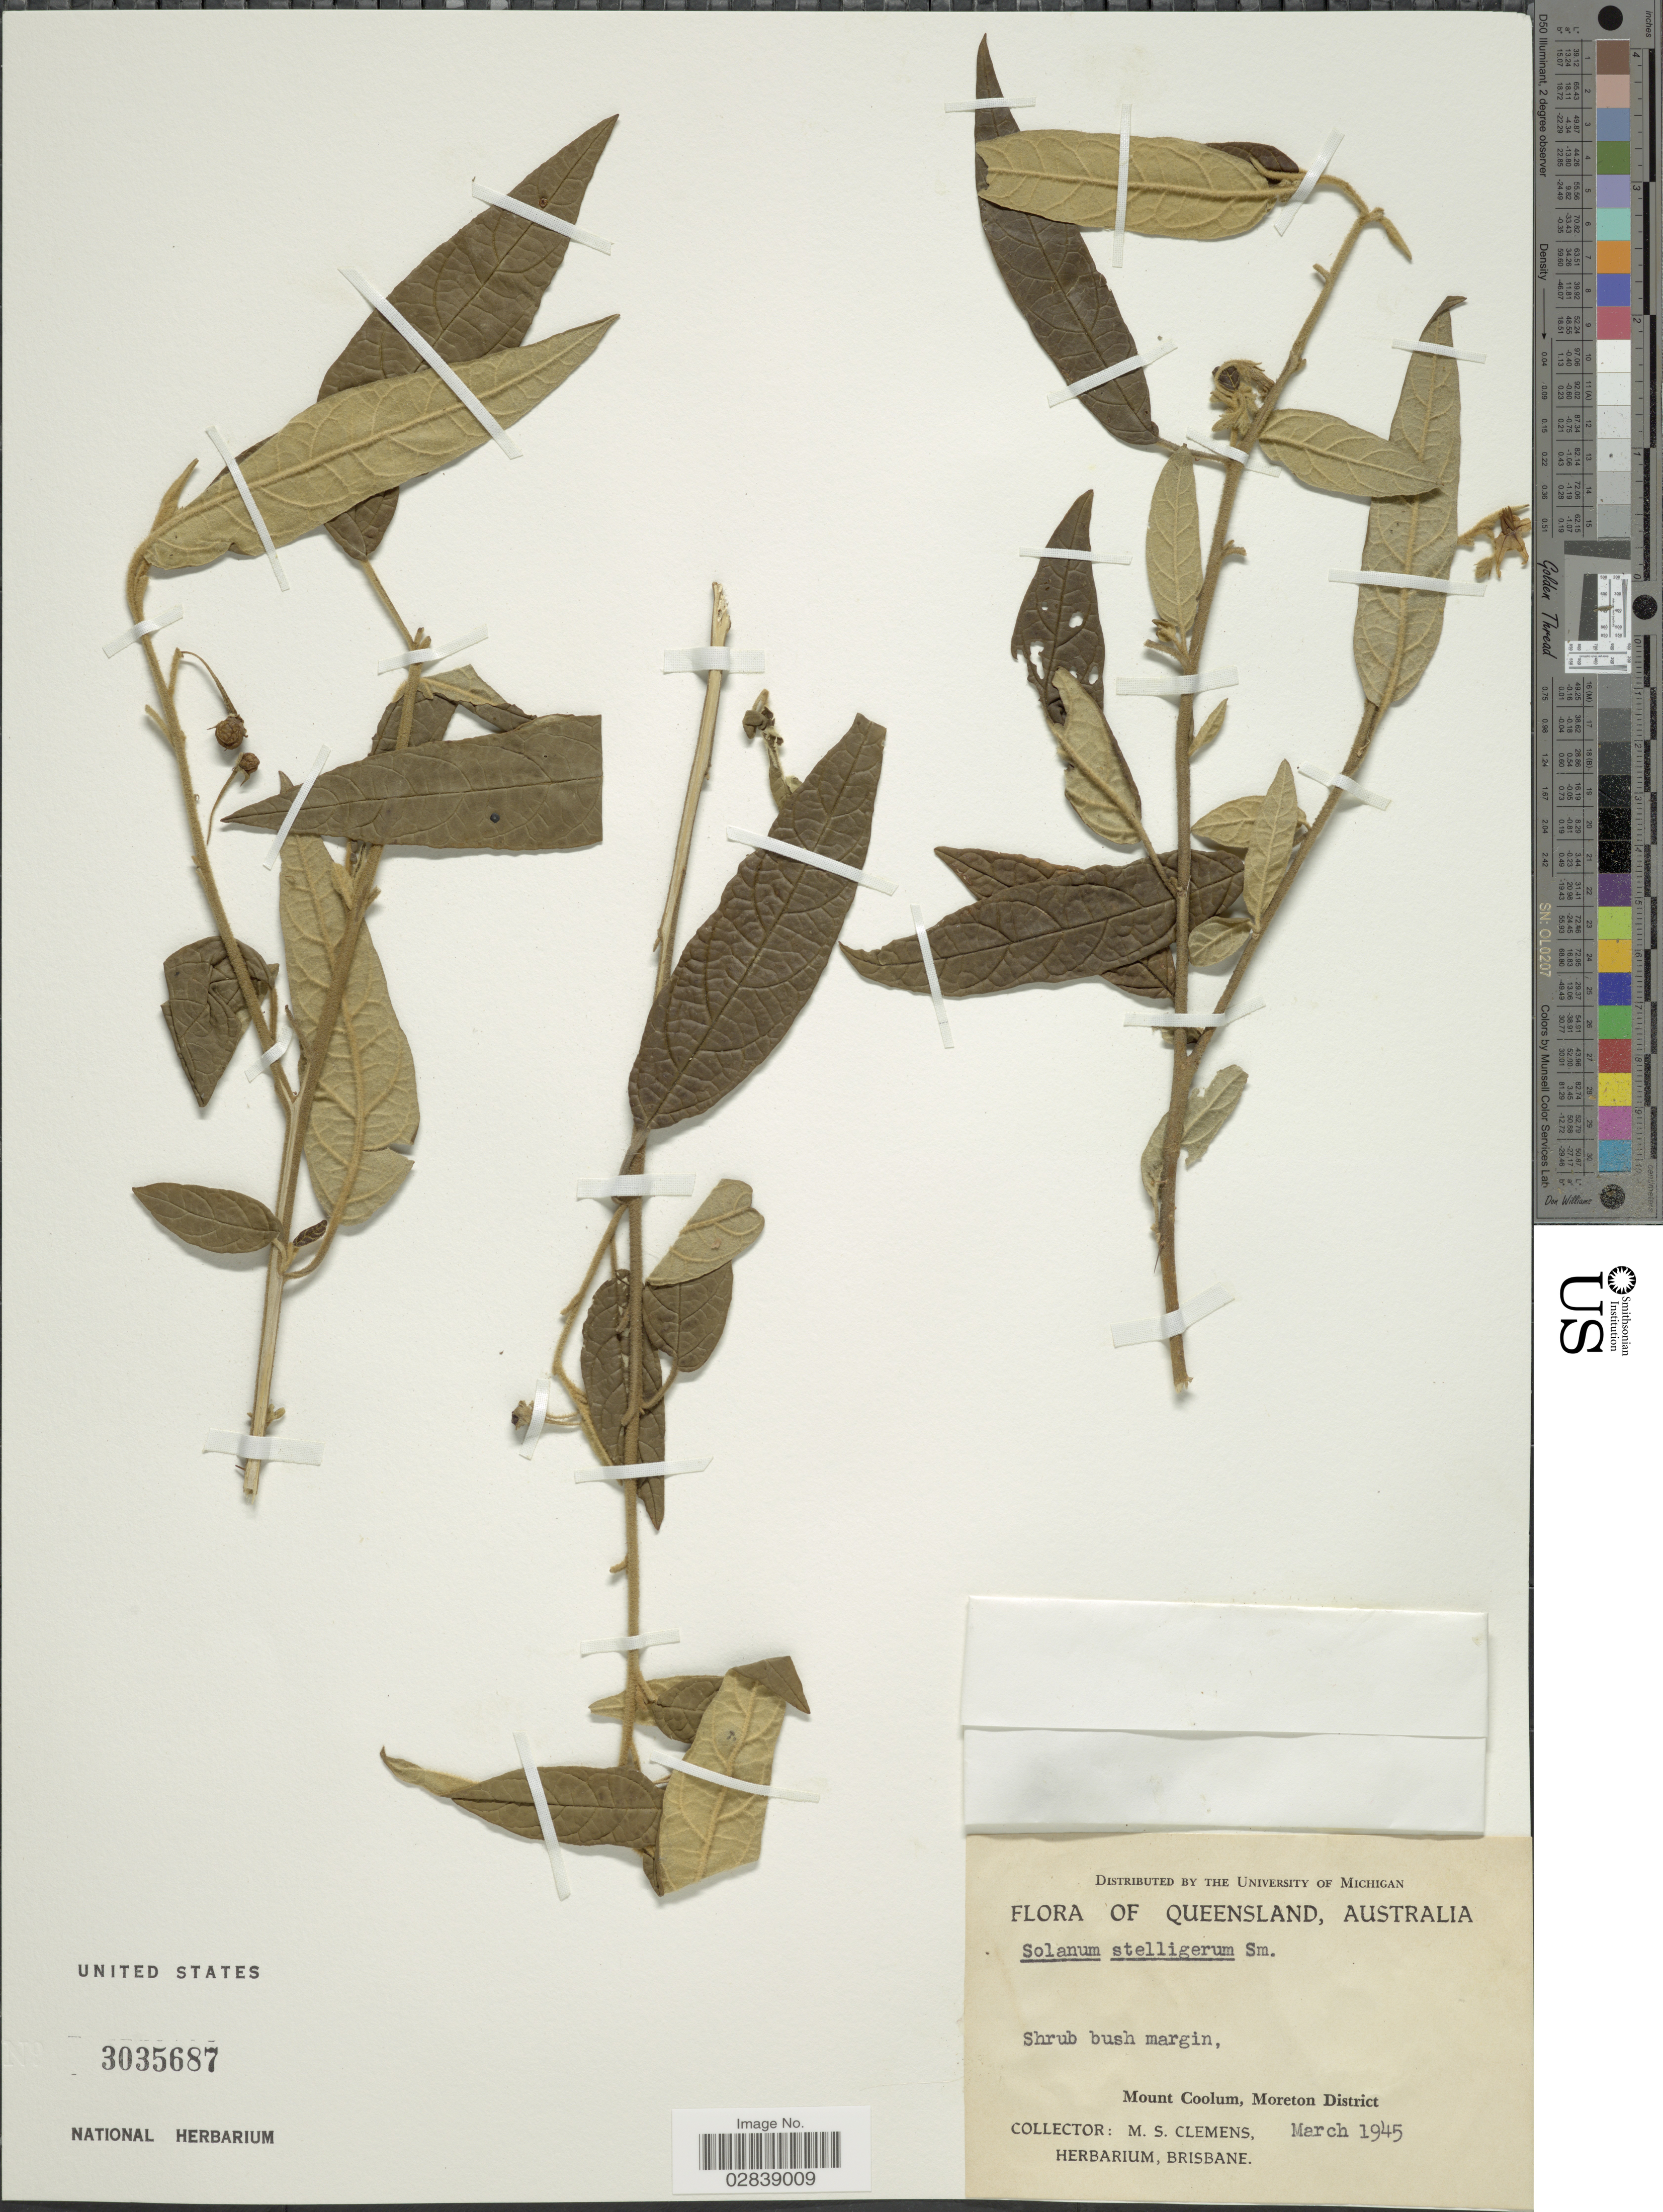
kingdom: Plantae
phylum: Tracheophyta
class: Magnoliopsida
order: Solanales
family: Solanaceae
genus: Solanum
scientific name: Solanum stelligerum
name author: Sm.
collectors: M. S. Clemens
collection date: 1945-03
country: Australia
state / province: Queensland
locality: Mount Coolum, Moreton District.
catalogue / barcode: US 3035687